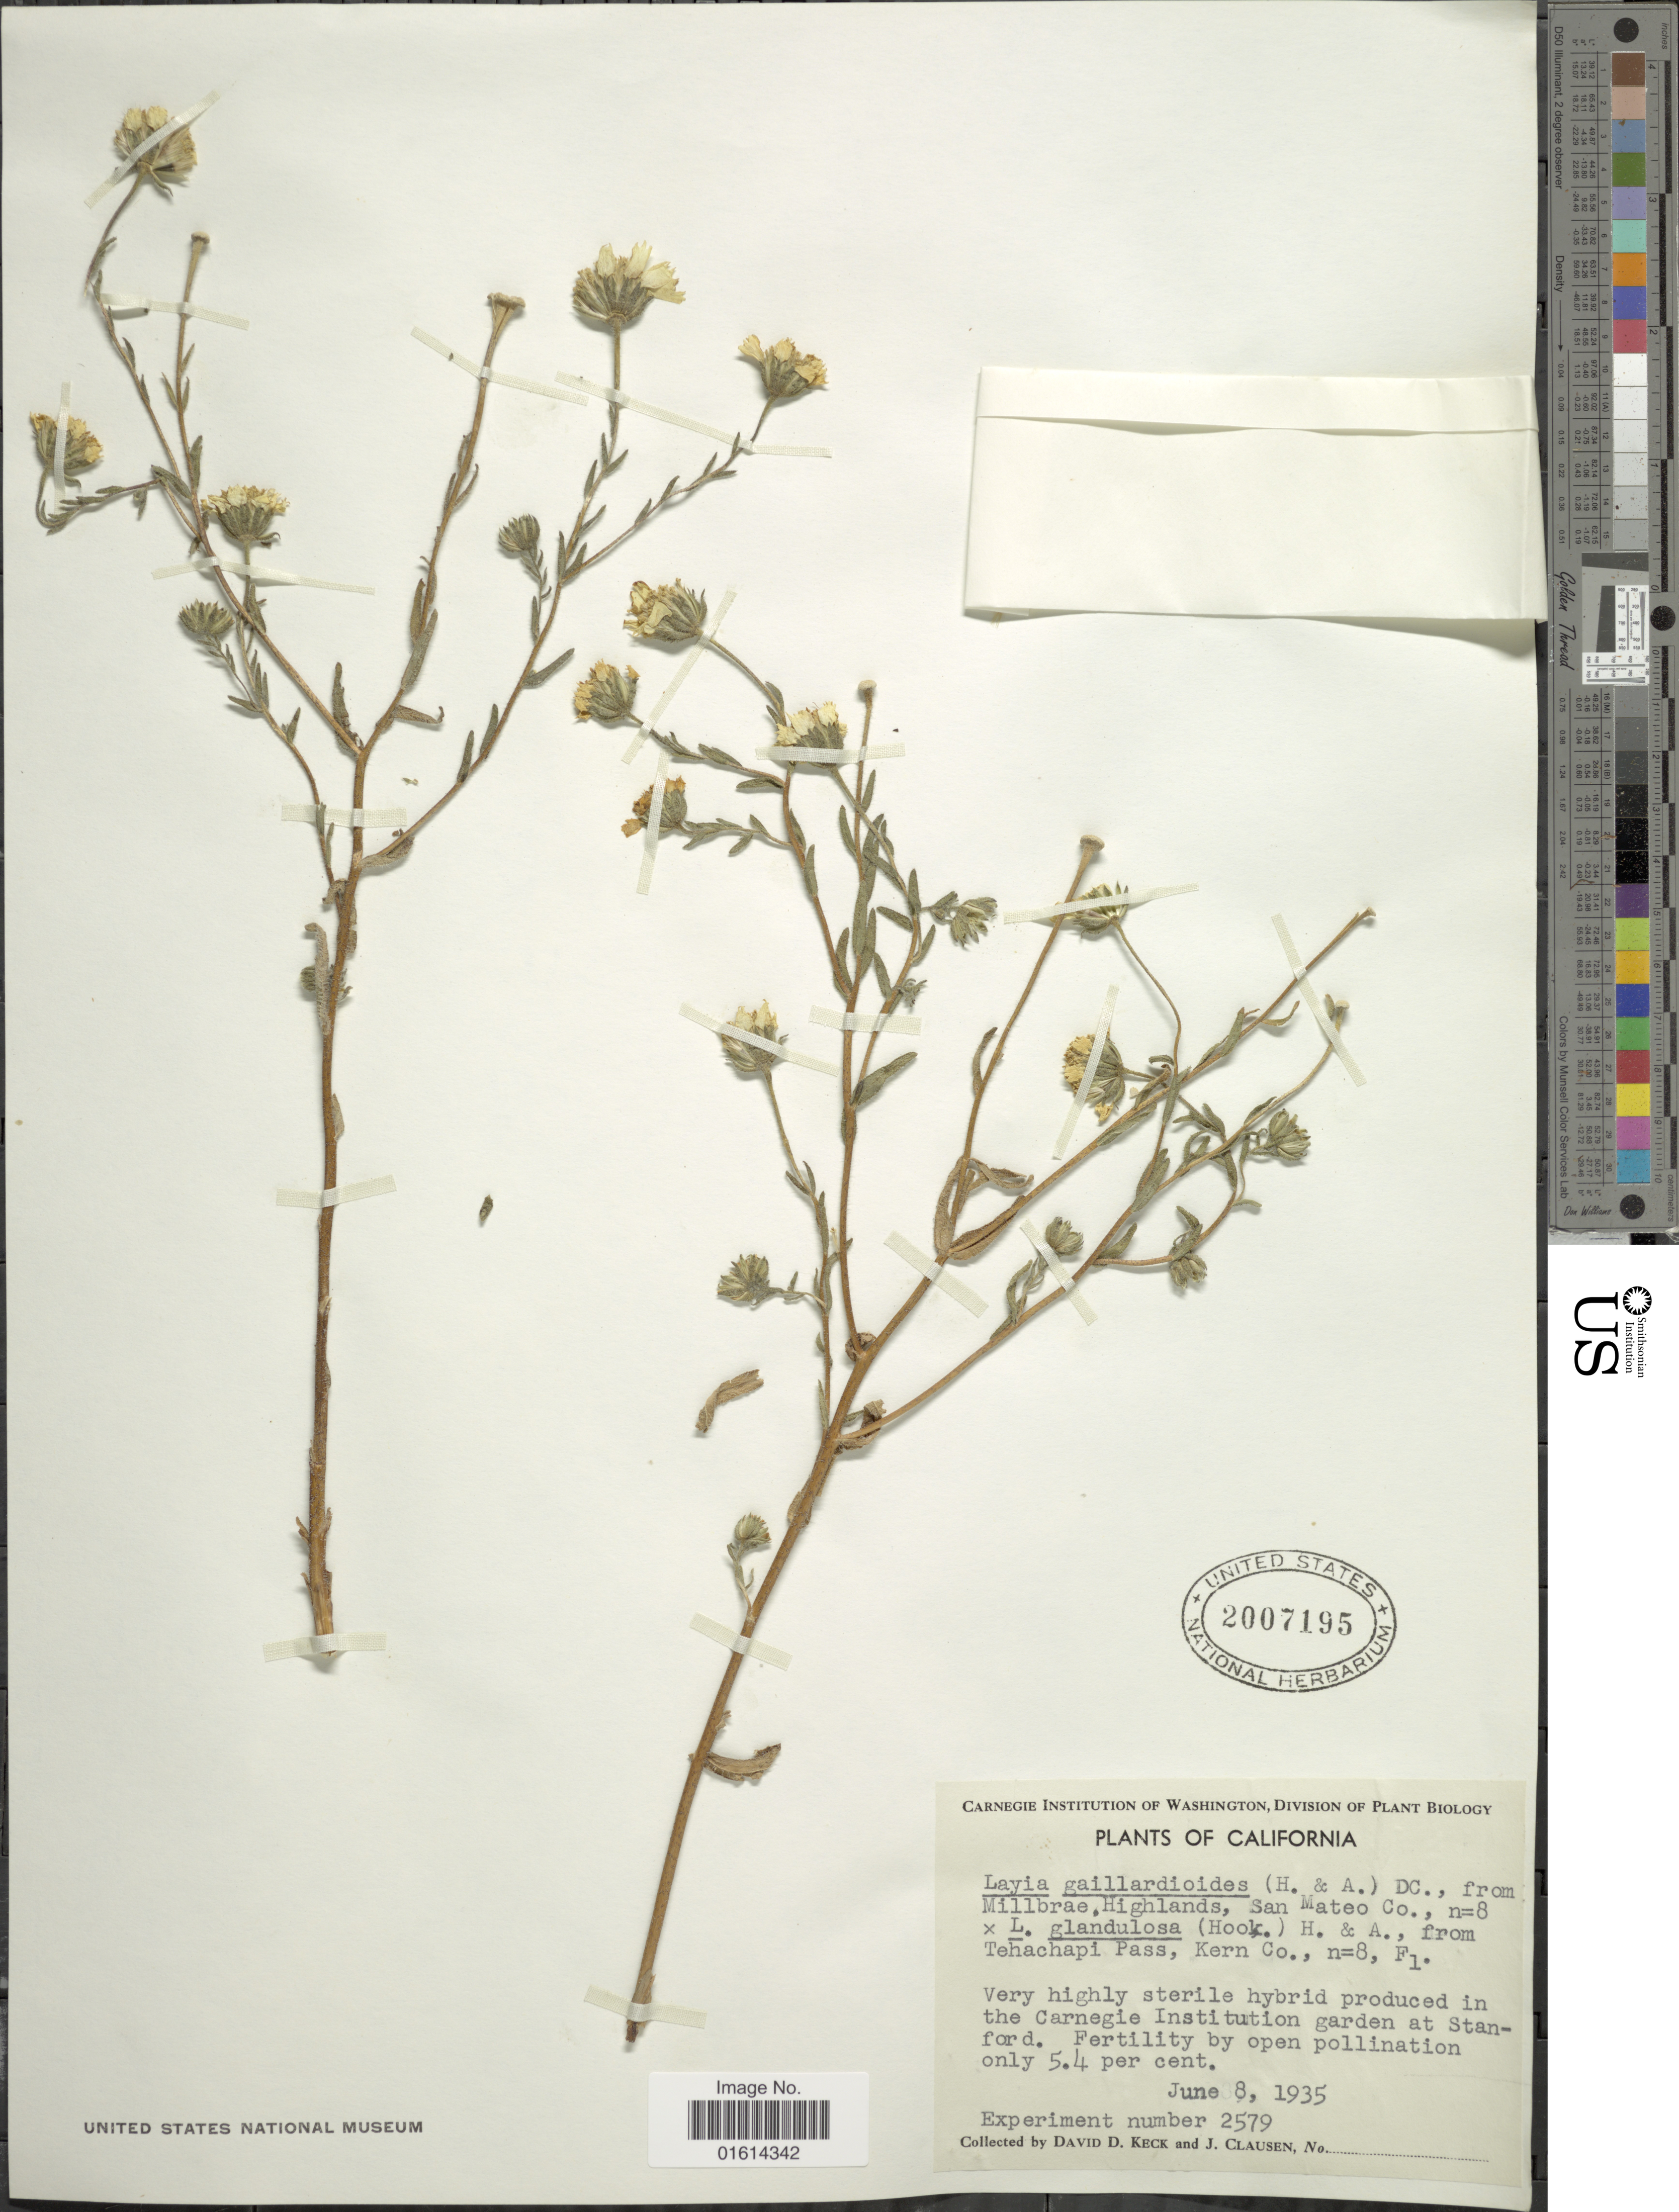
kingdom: Plantae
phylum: Tracheophyta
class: Magnoliopsida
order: Asterales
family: Asteraceae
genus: Layia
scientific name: Layia gaillardioides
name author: (Hook. & Arn.) DC.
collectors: D. D. Keck & J. Clausen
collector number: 2579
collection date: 1935-06-08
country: United States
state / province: California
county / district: Santa Clara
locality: In the Carnegie Institution garden at Stanford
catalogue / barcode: US 2007195